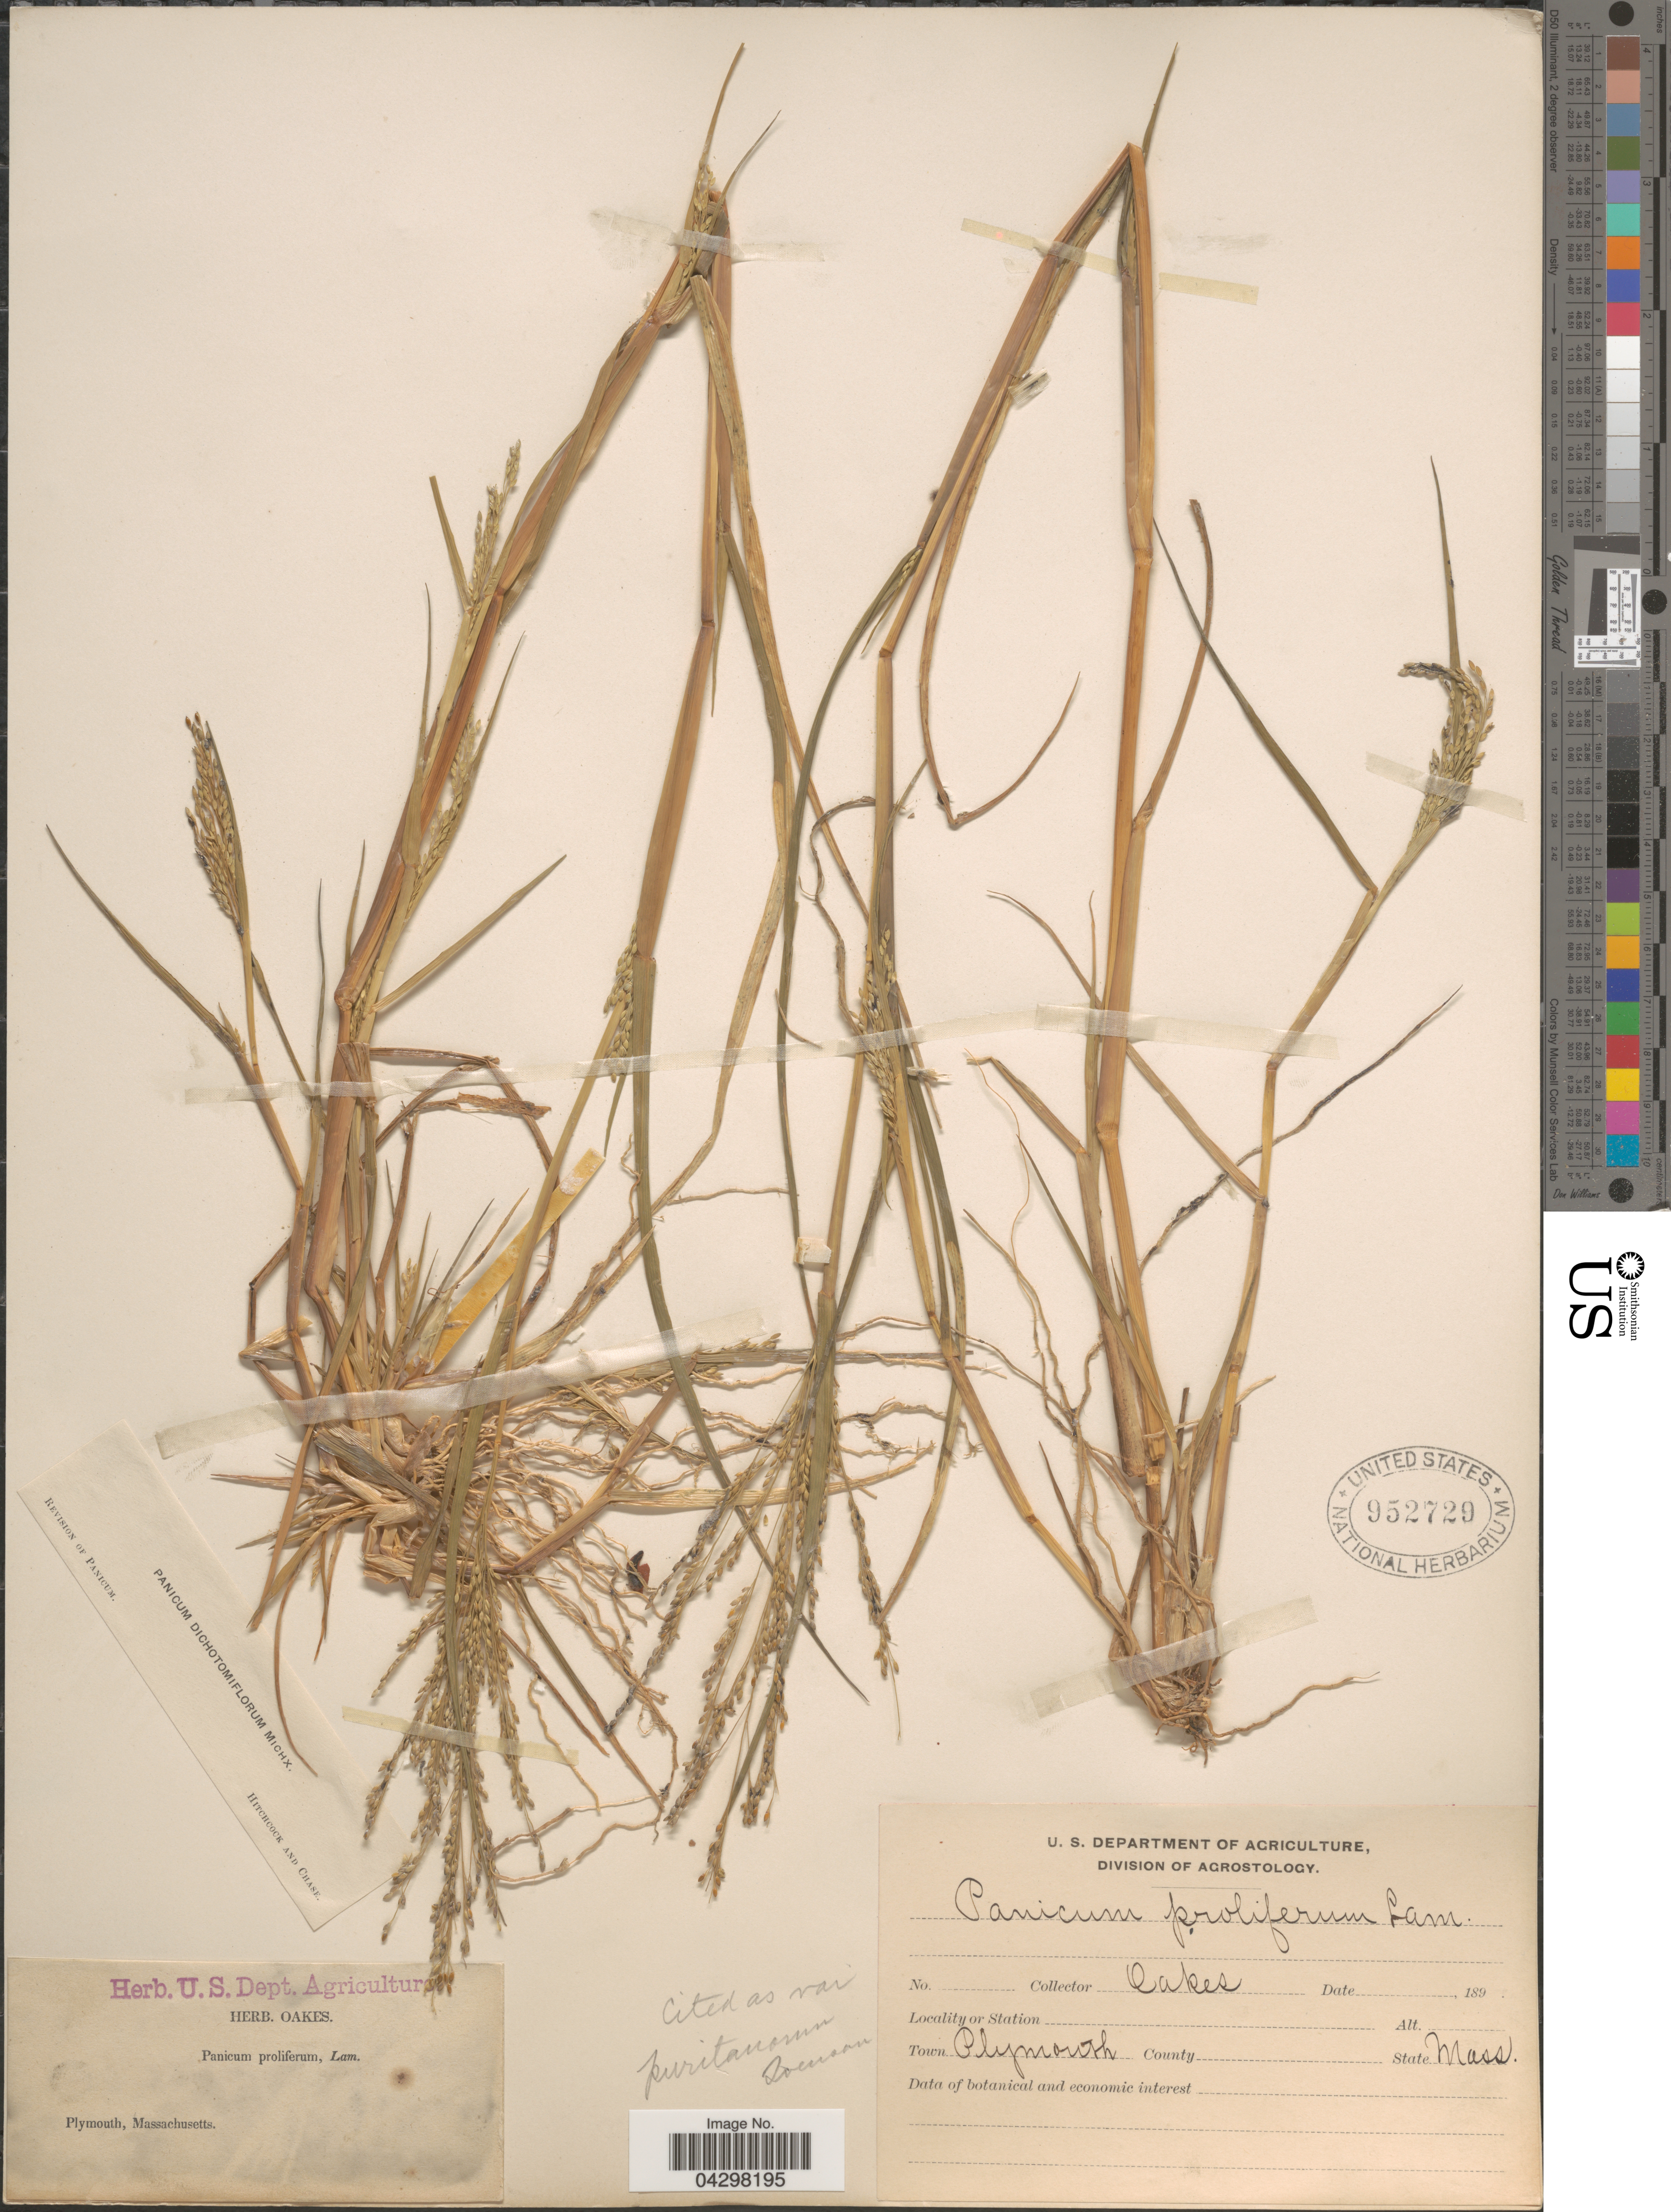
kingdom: Plantae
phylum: Tracheophyta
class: Liliopsida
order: Poales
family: Poaceae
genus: Panicum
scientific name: Panicum dichotomiflorum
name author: Michx.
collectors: -. Oakes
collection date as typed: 189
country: United States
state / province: Massachusetts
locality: Town Plymouth.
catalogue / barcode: US 952729